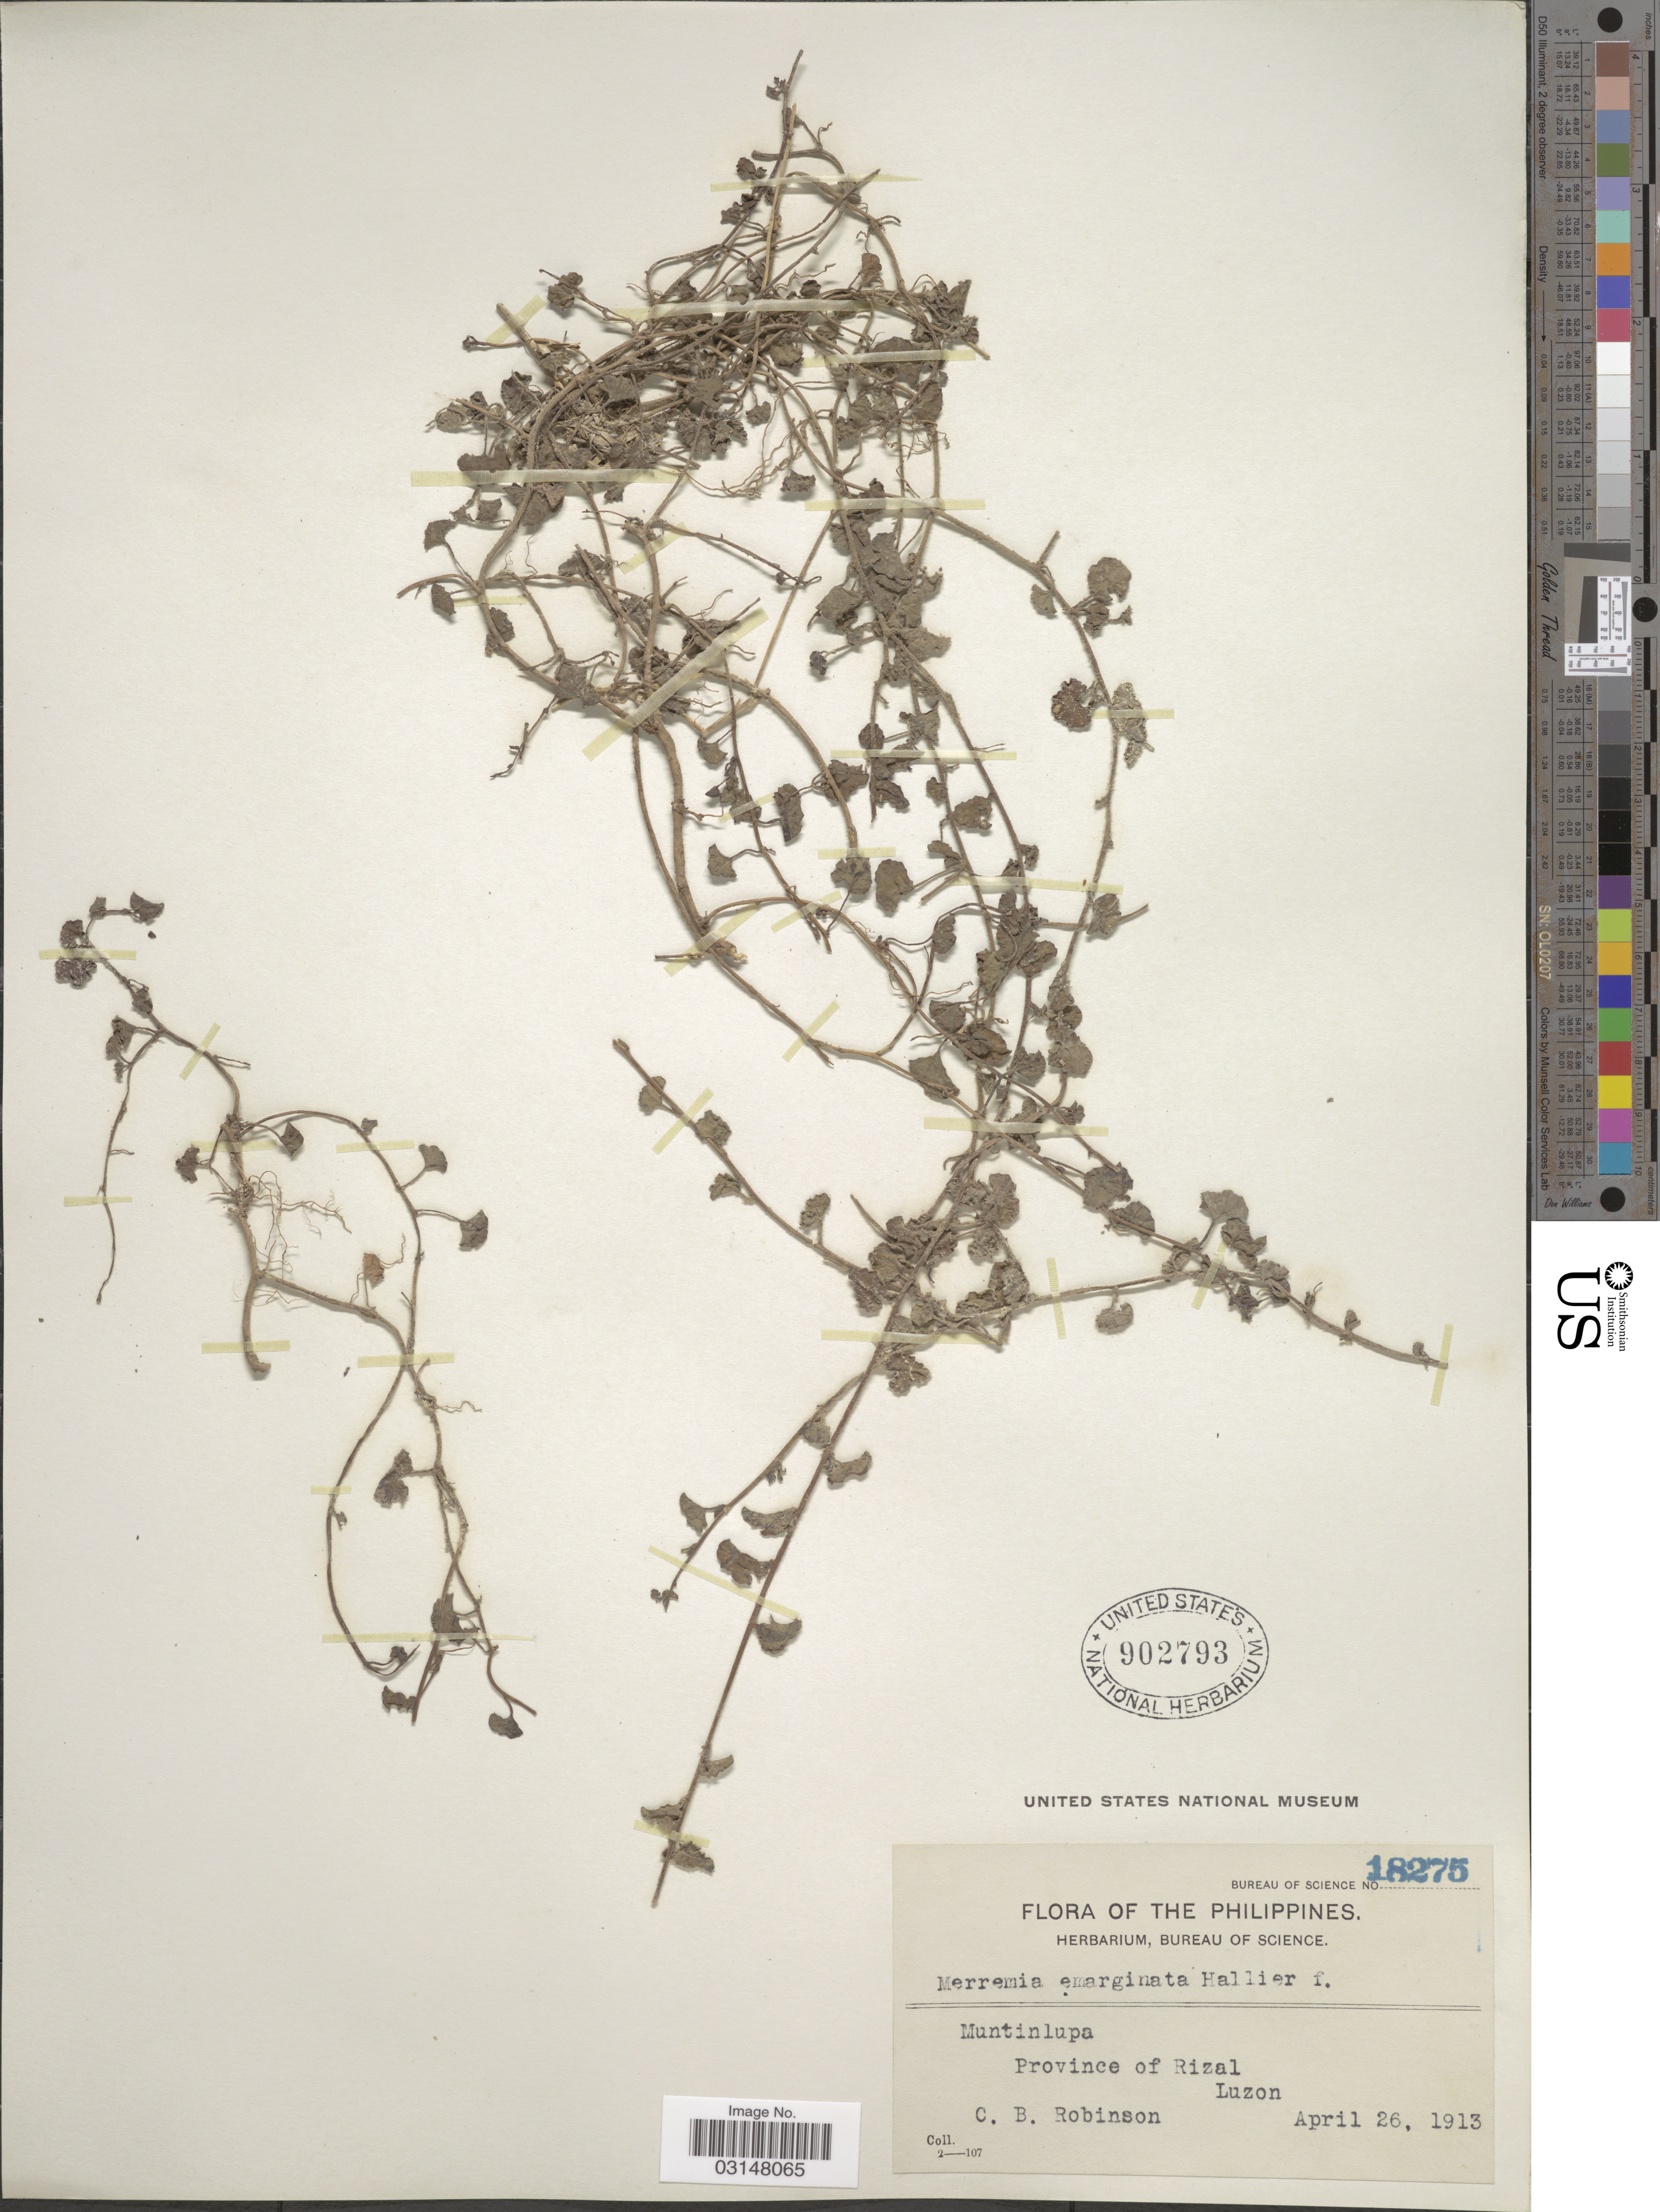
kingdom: Plantae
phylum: Tracheophyta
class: Magnoliopsida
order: Solanales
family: Convolvulaceae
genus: Merremia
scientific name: Merremia emarginata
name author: (Burm. f.) Hallier f.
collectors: C. Robinson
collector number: Bureau of Science 18275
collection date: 1913-04-26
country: Philippines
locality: Muntinlupa. Province of Rizal. Luzon.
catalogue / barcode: US 902793